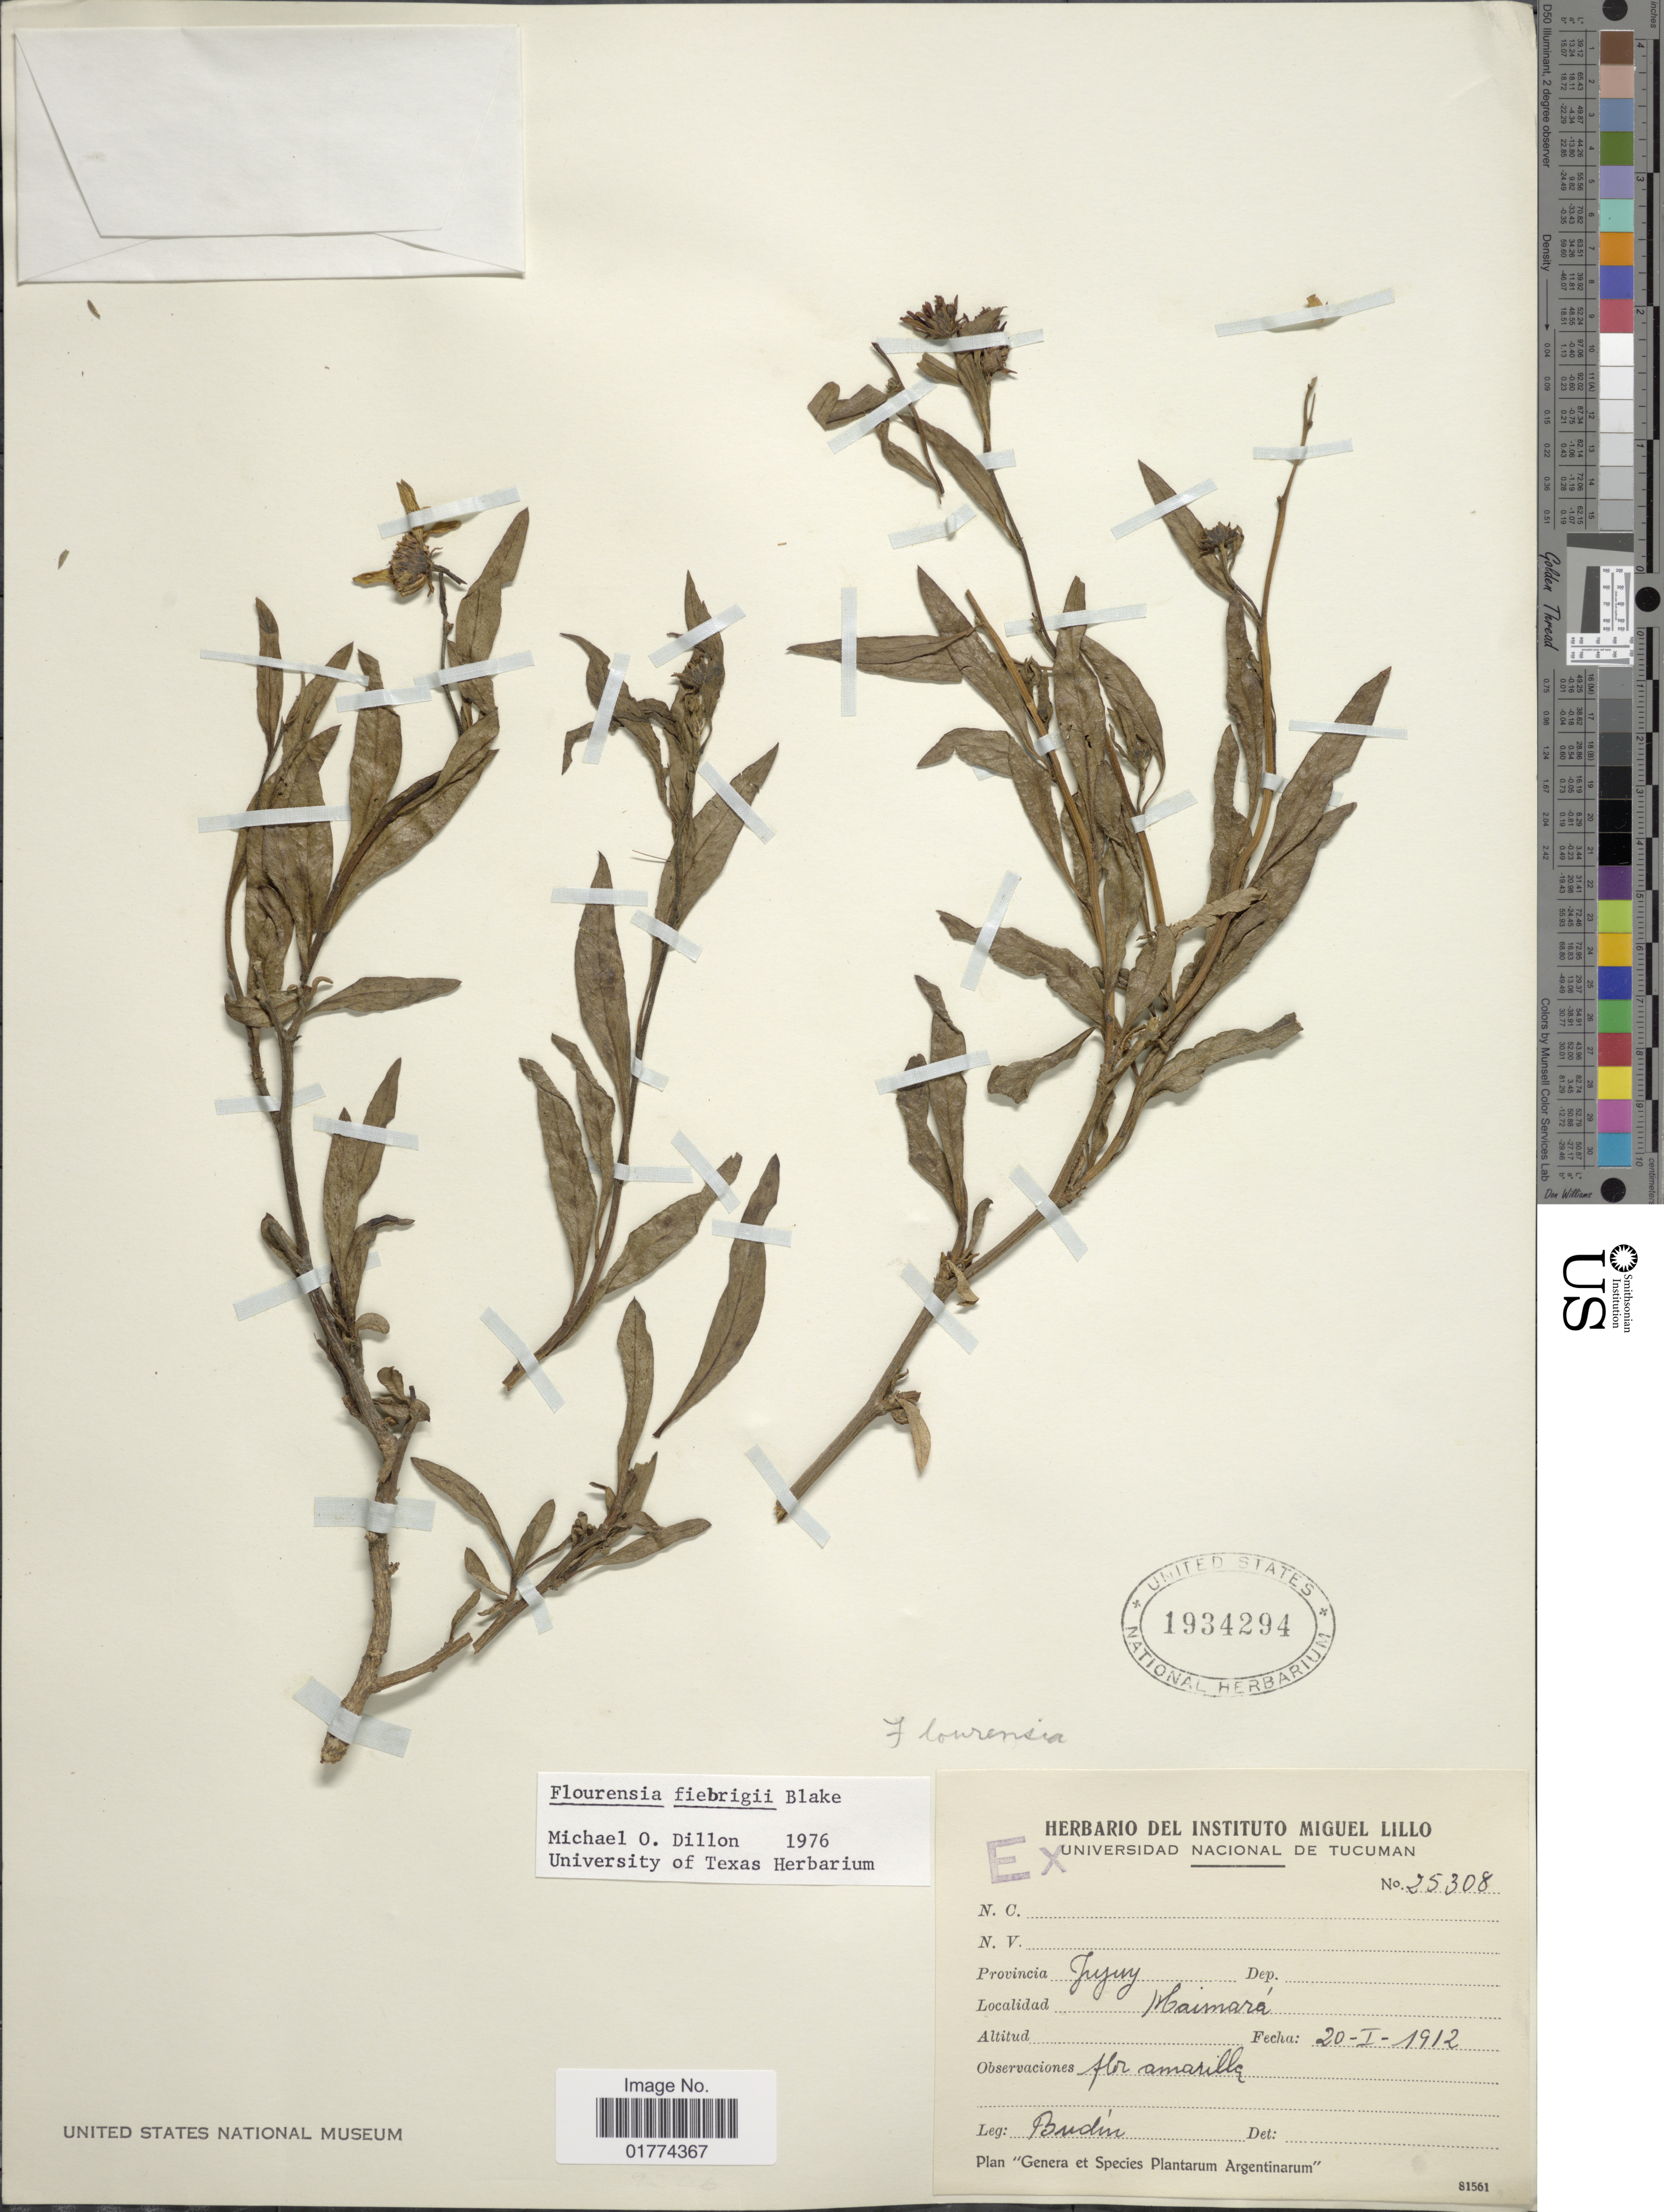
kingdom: Plantae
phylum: Tracheophyta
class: Magnoliopsida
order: Asterales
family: Asteraceae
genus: Flourensia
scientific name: Flourensia fiebrigii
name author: S.F. Blake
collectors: Budin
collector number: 25308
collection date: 1912-01-20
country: Argentina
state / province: Jujuy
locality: Maimara.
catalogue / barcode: US 1934294